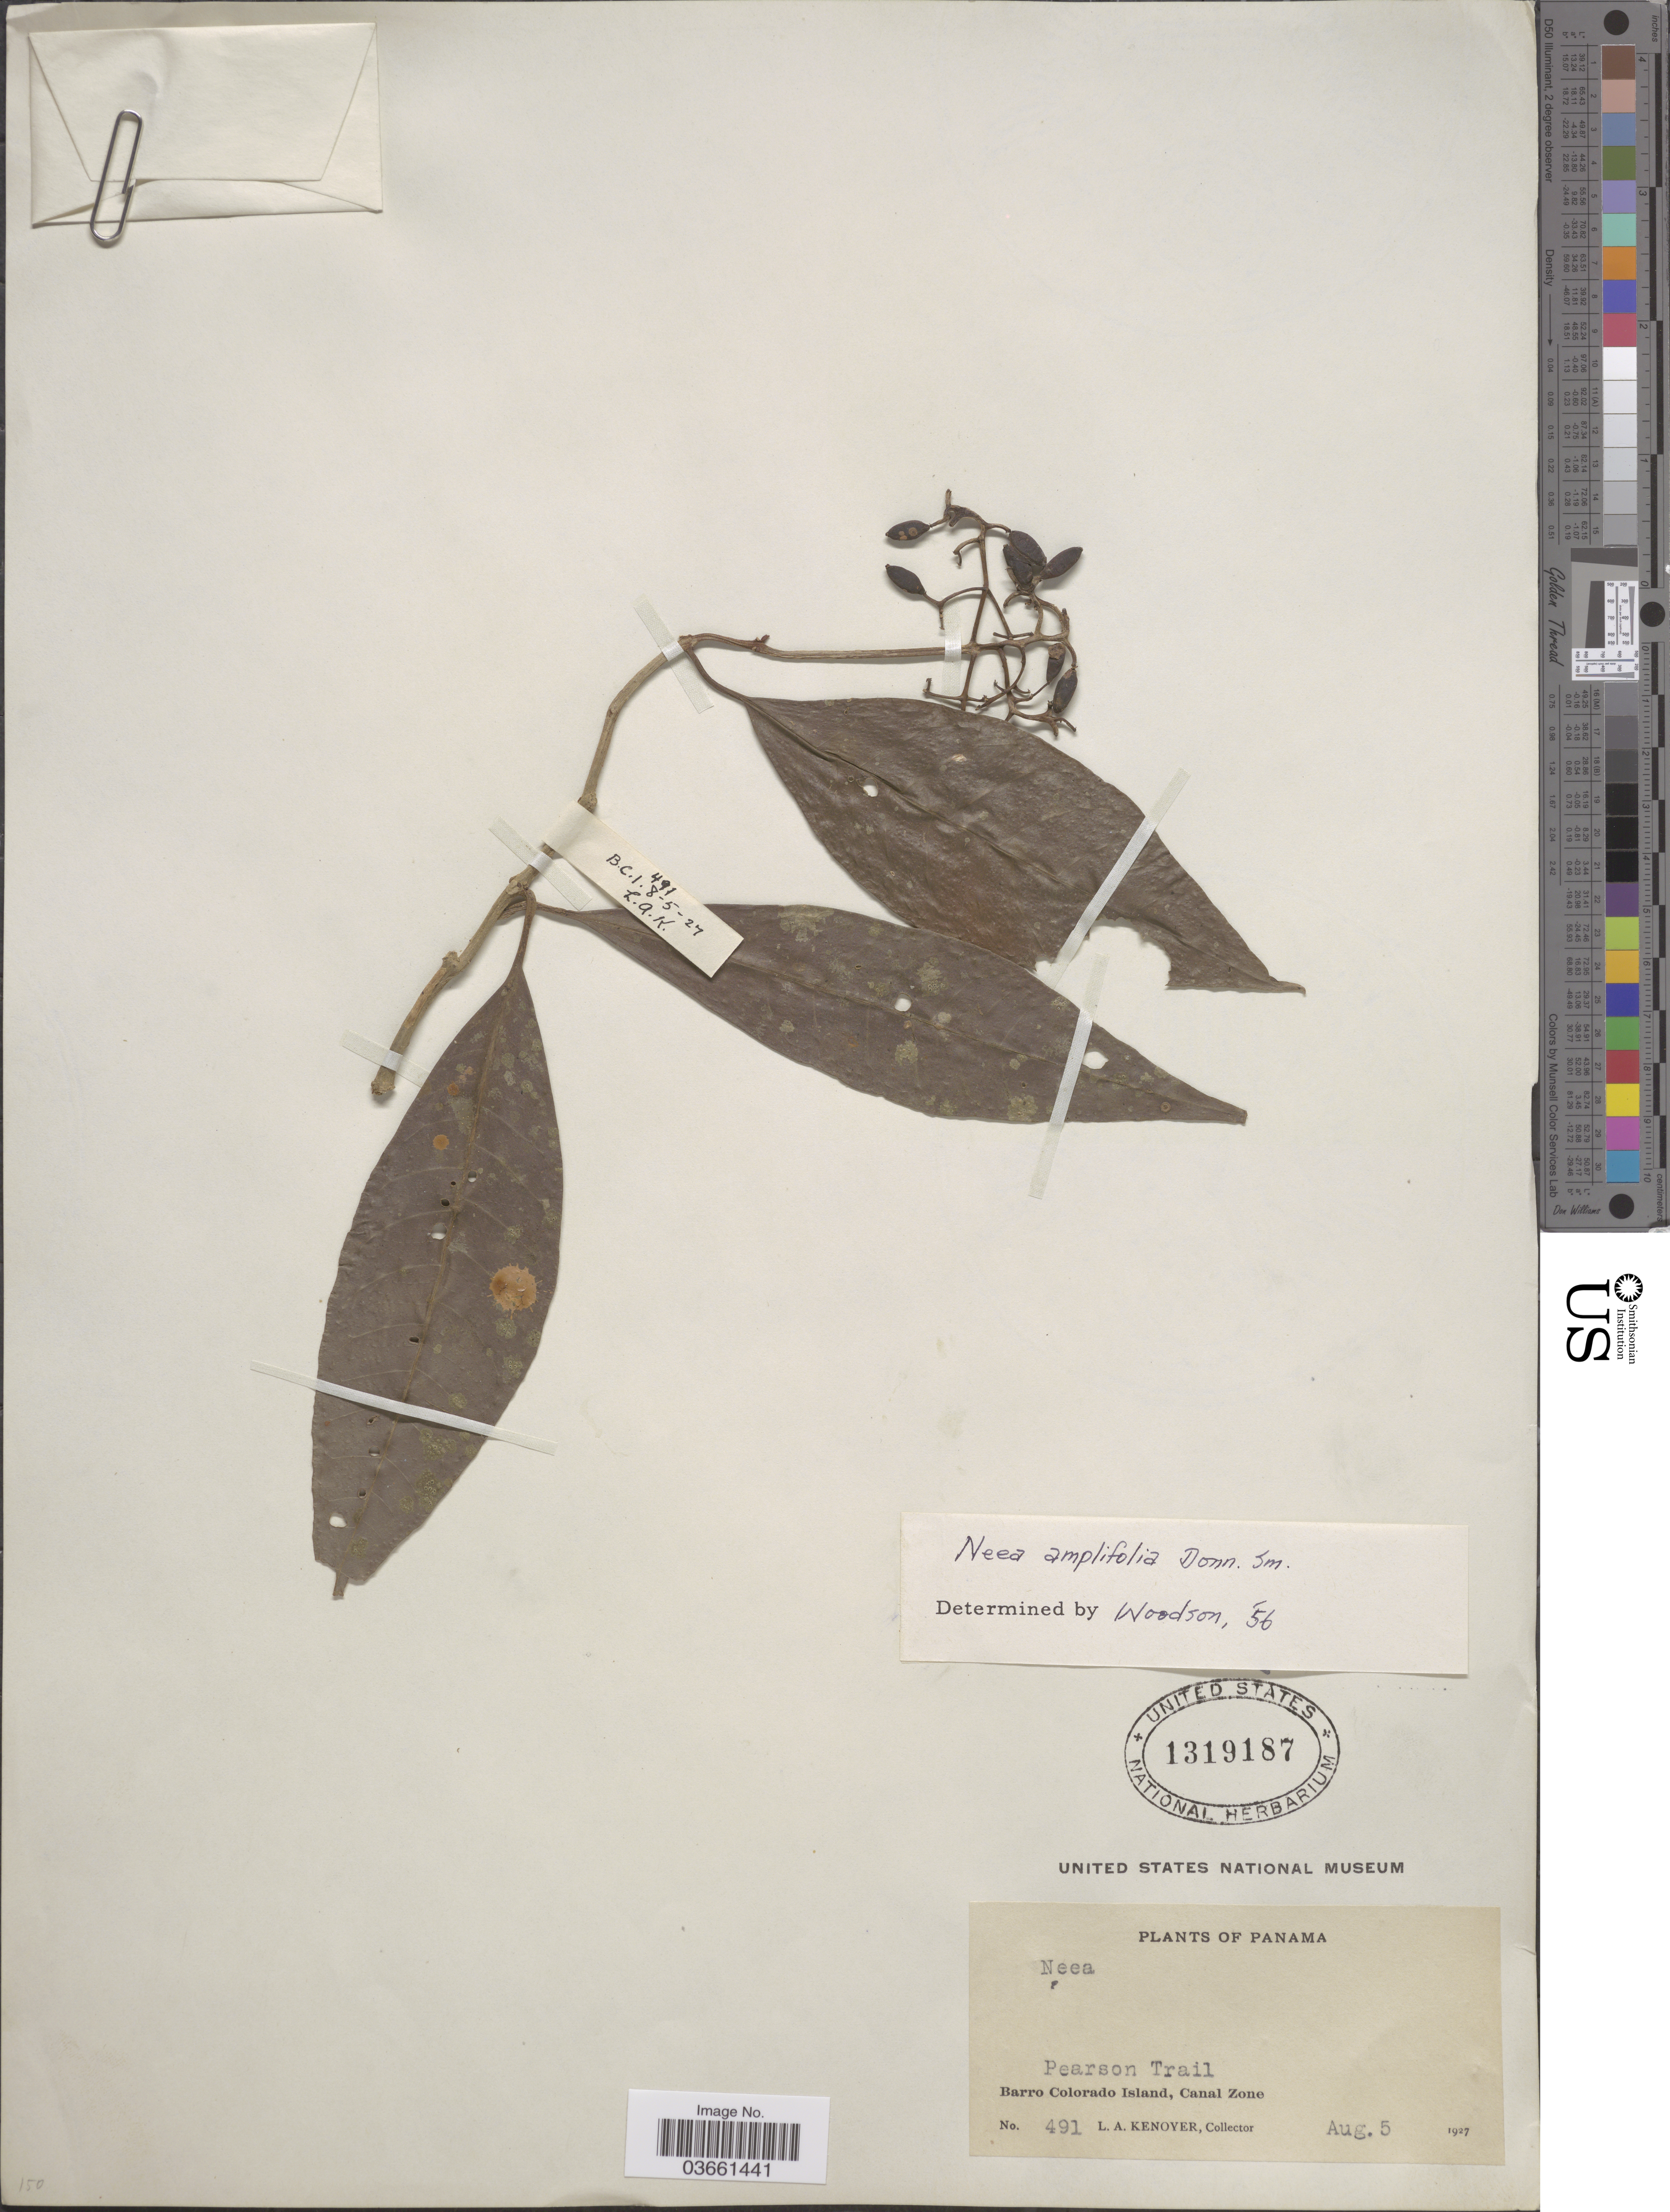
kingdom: Plantae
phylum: Tracheophyta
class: Magnoliopsida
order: Caryophyllales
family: Nyctaginaceae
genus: Neea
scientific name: Neea amplifolia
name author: Donn. Sm.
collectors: L. A. Kenoyer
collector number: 491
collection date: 1927-08-05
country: Panama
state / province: Panamá Oeste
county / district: Canal Zone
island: Barro Colorado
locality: Pearson Trail. Barro Colorado Island, Canal Zone.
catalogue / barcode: US 1319187